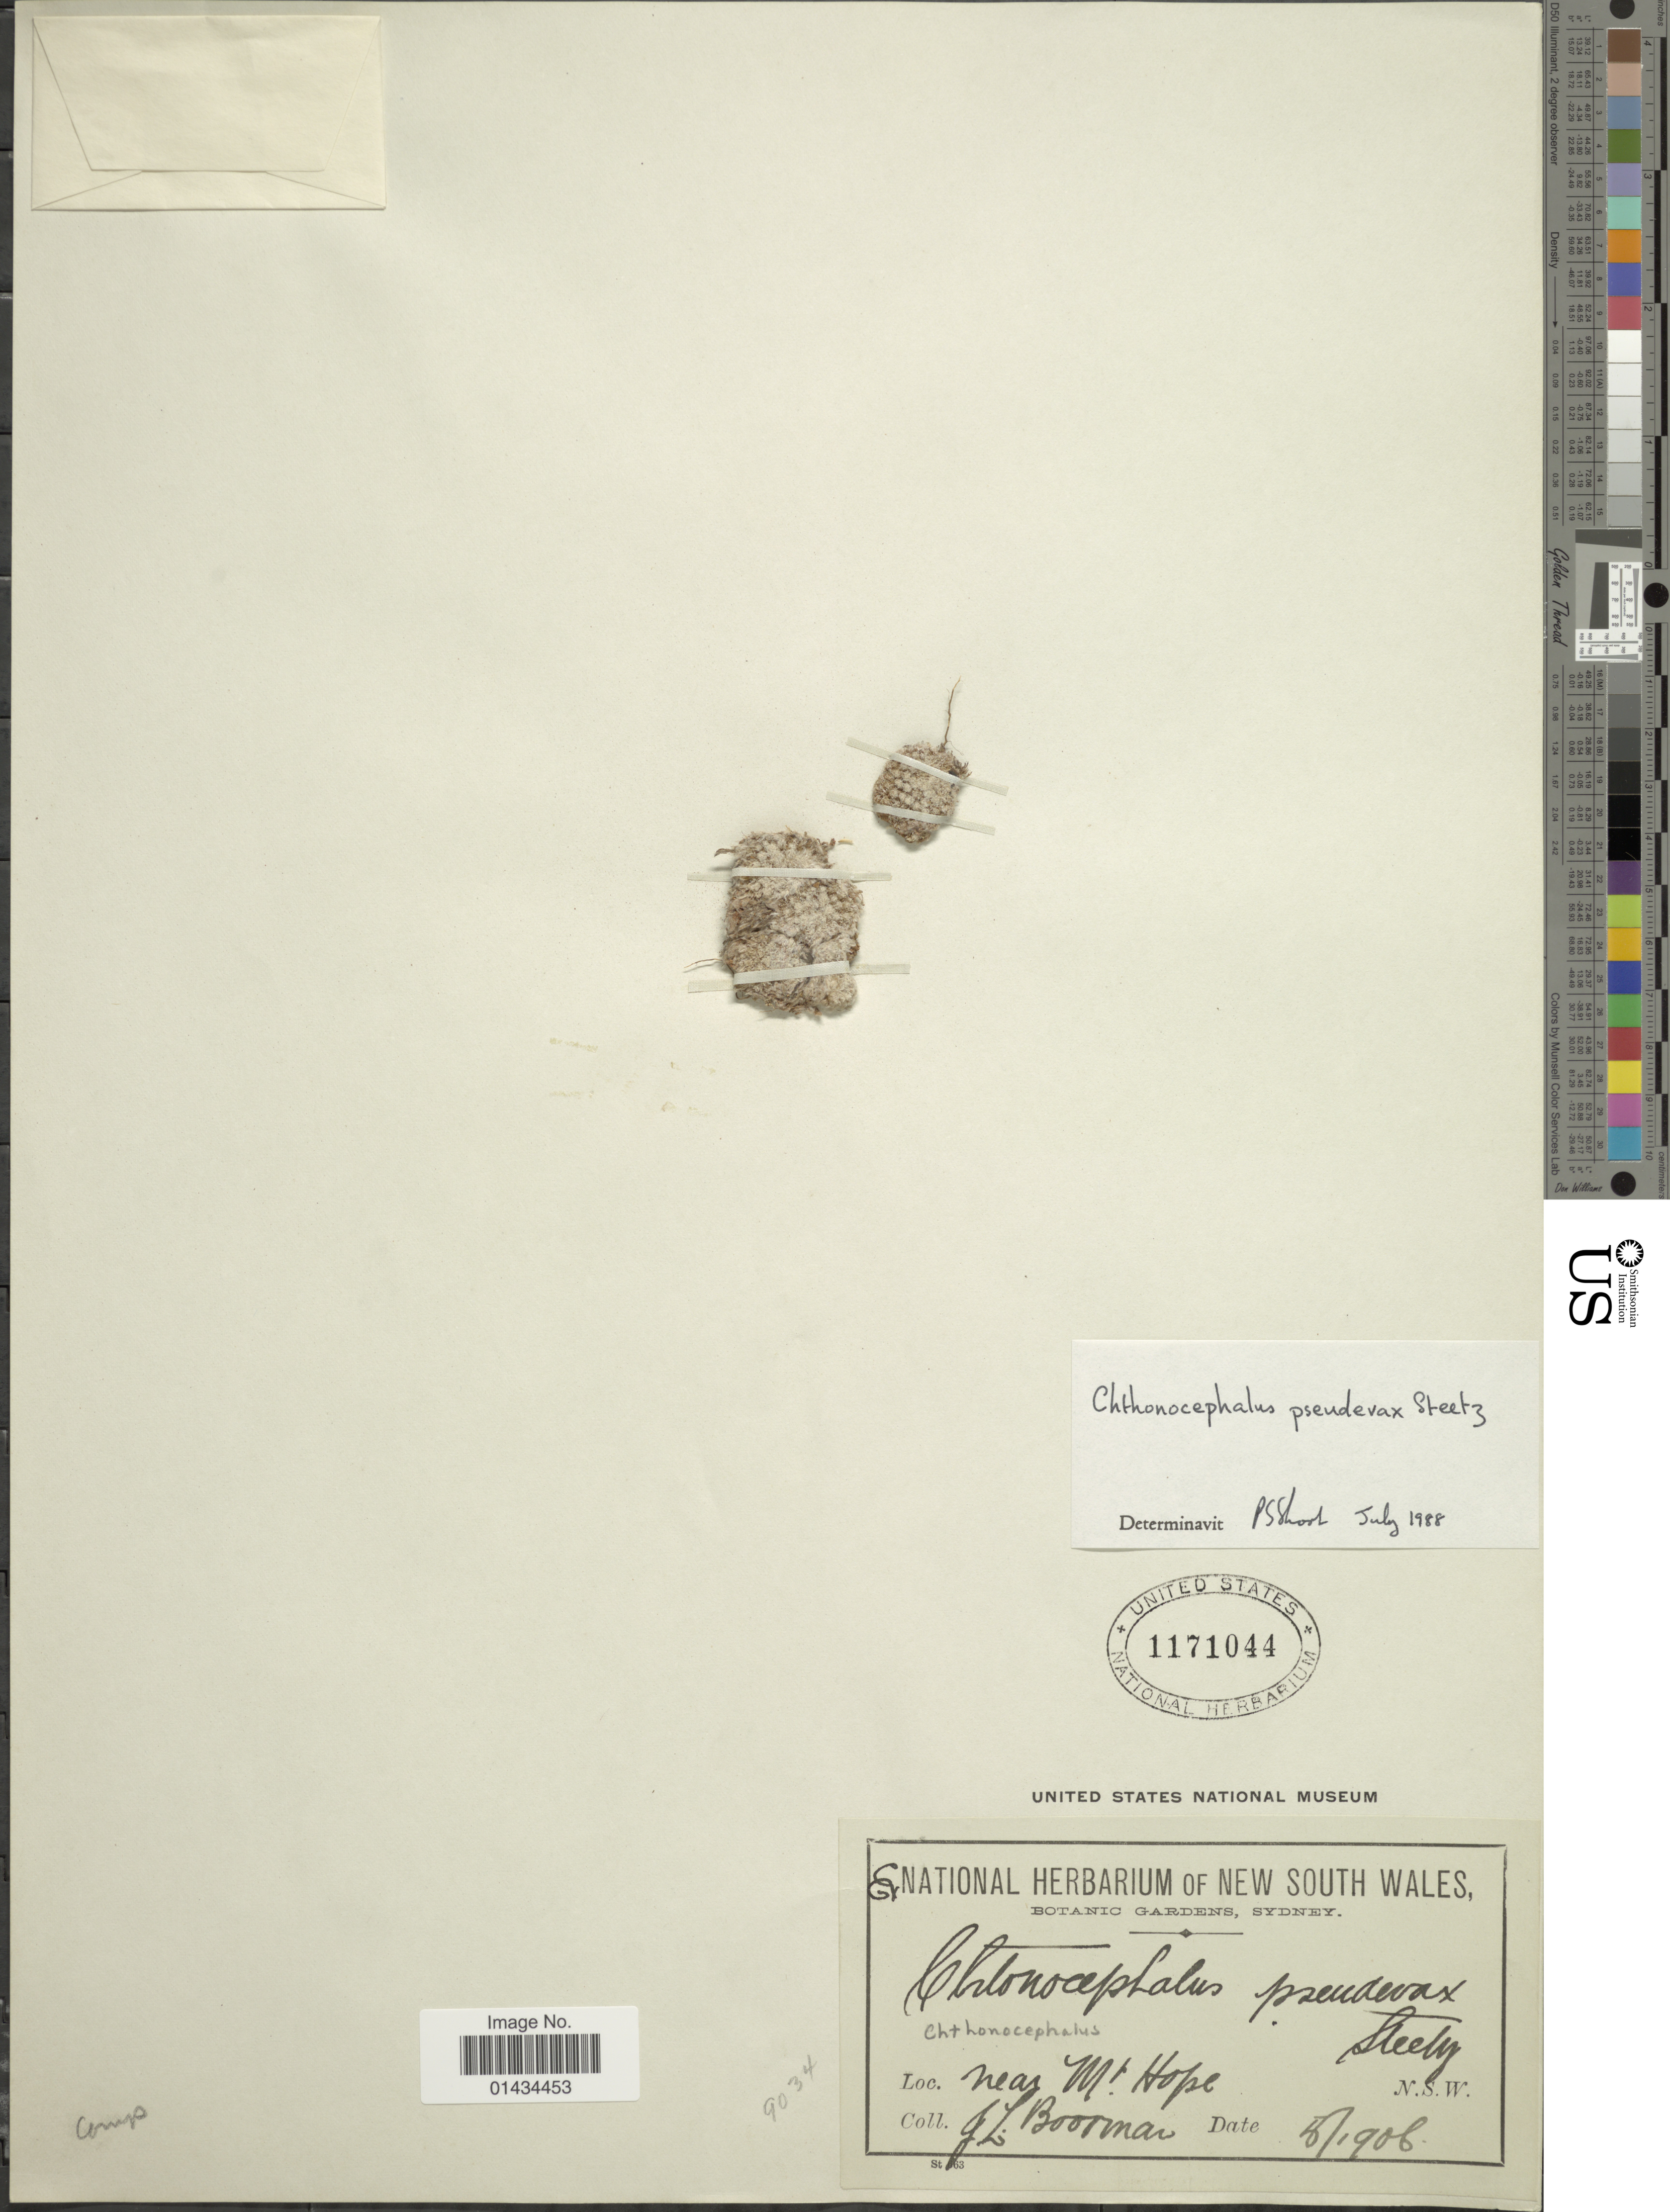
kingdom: Plantae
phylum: Tracheophyta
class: Magnoliopsida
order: Asterales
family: Asteraceae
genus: Chthonocephalus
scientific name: Chthonocephalus pseudevax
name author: Steetz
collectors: J. Boorman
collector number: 9034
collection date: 1906-05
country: Australia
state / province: New South Wales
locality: Near Mt. Hope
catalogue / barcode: US 1171044